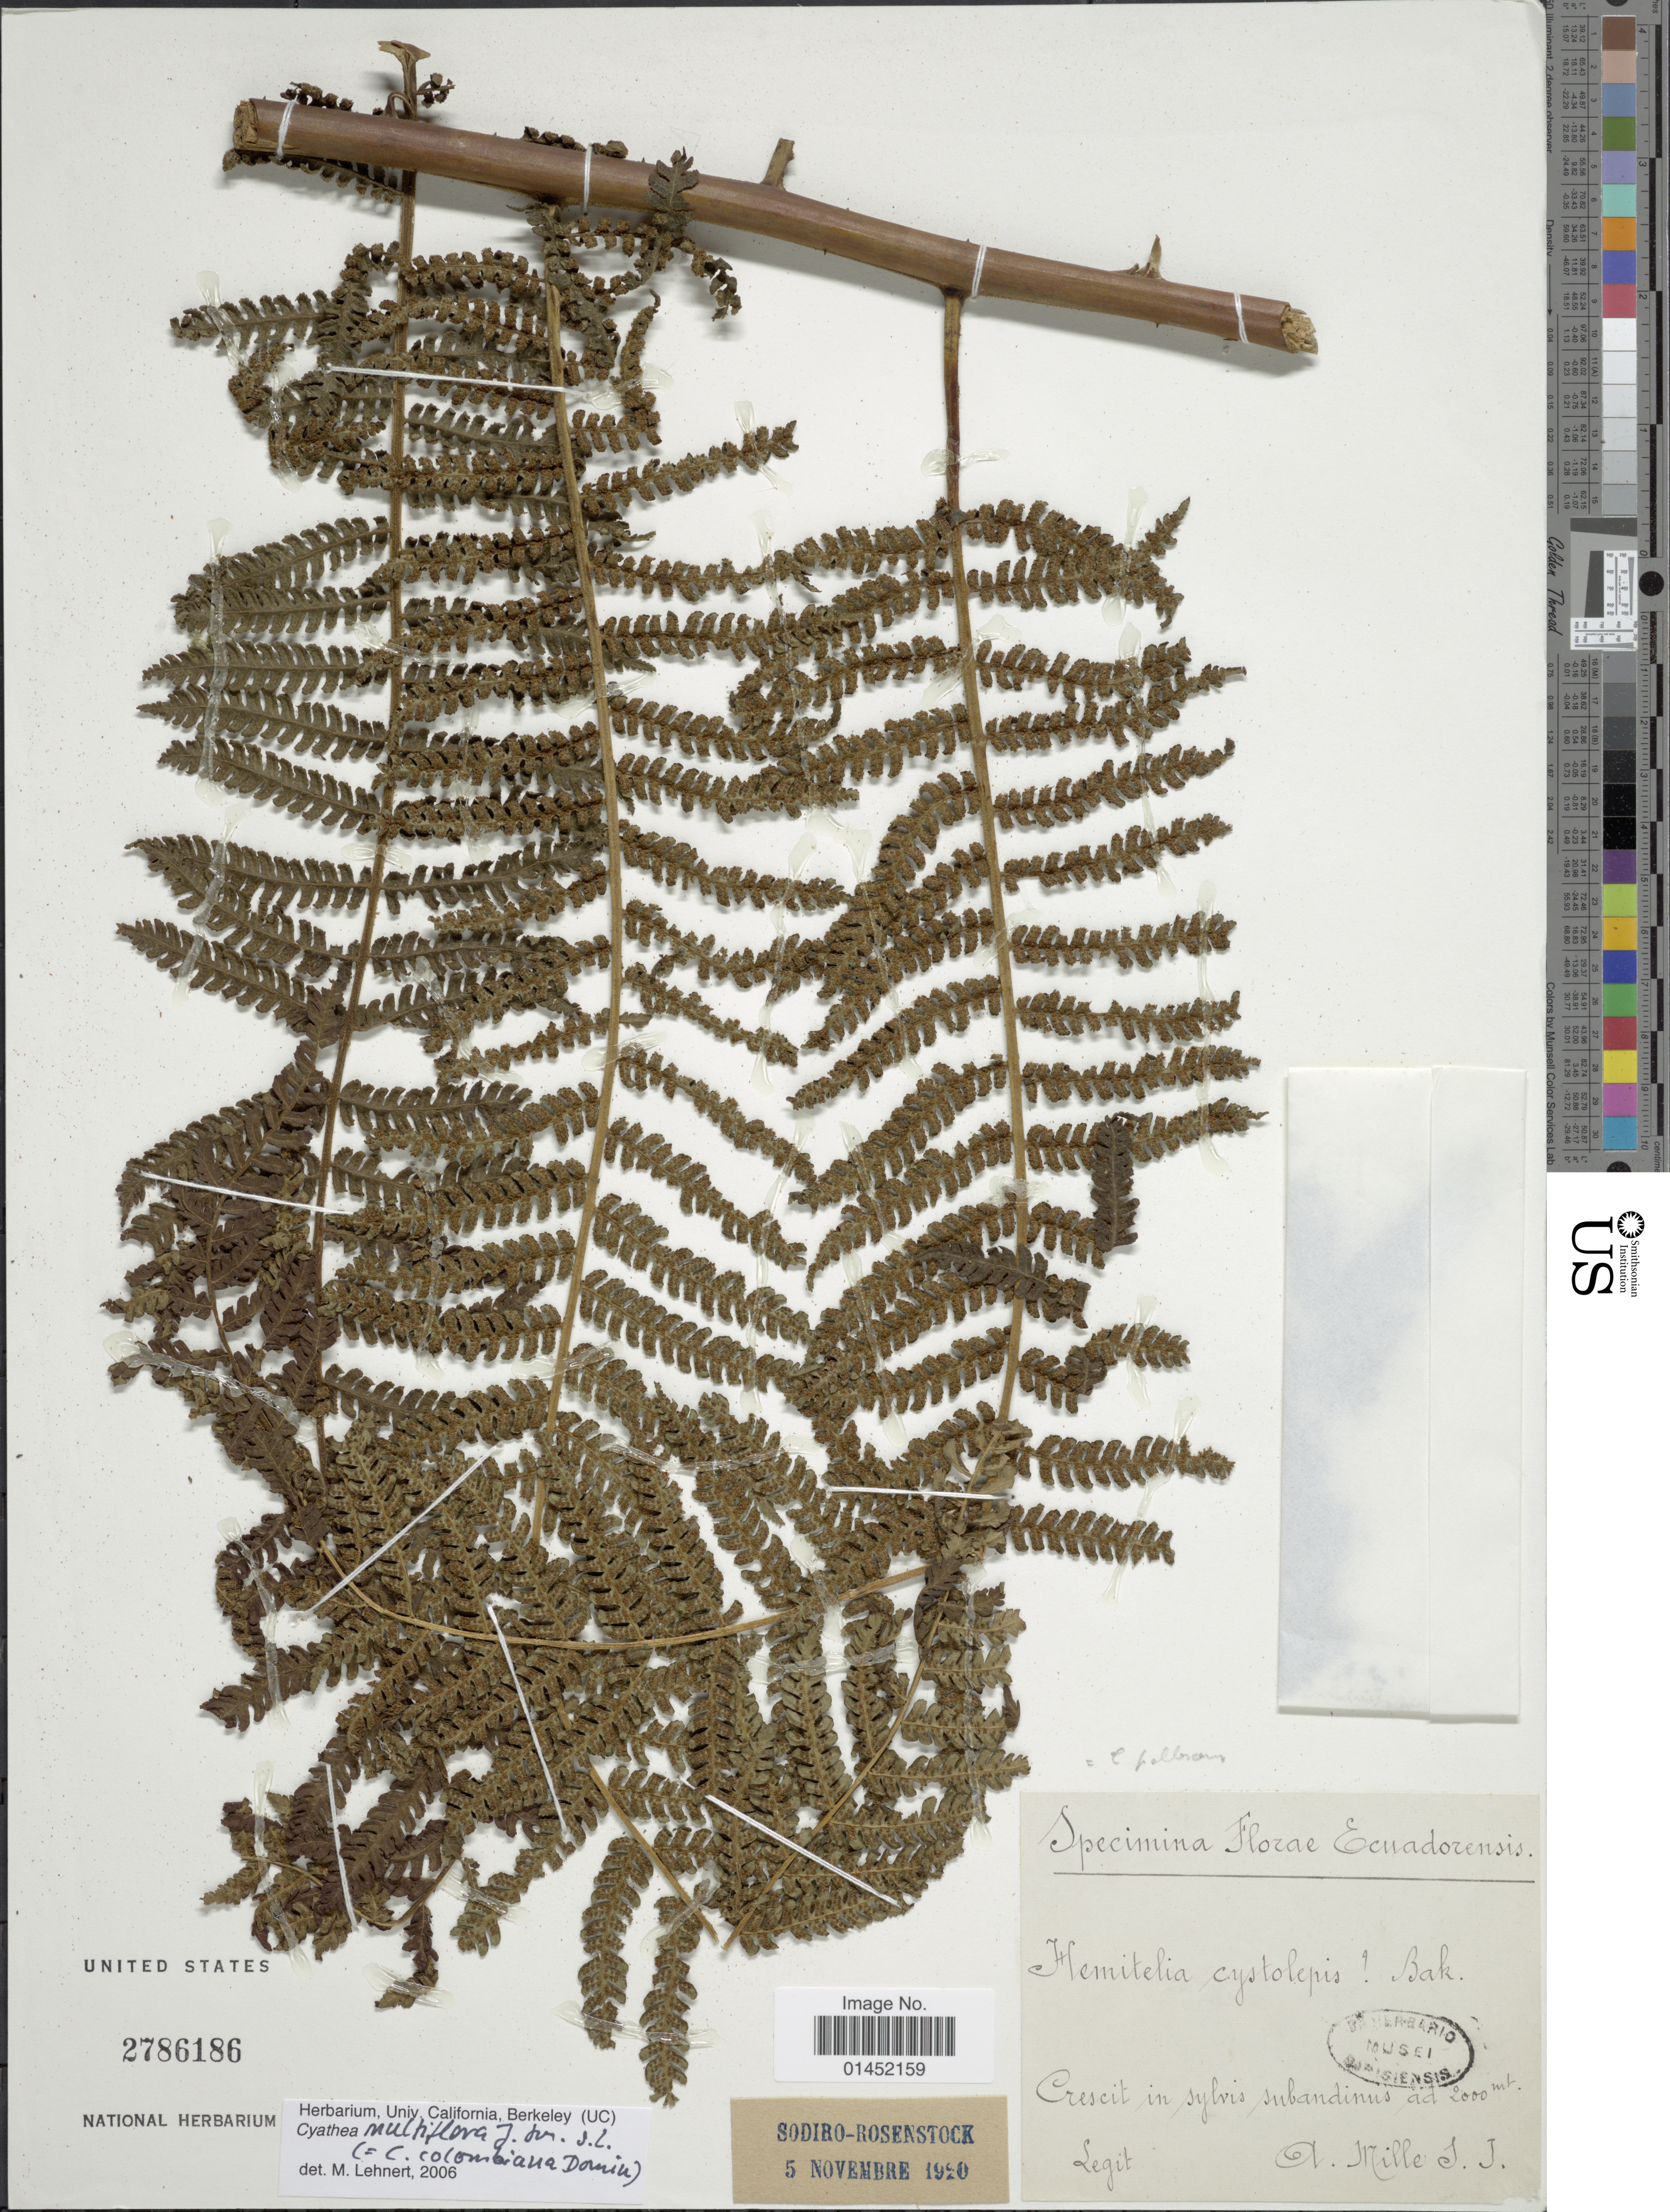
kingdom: Plantae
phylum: Tracheophyta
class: Polypodiopsida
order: Cyatheales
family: Cyatheaceae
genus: Cyathea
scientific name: Cyathea multiflora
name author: Sm.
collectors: A. Mille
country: Ecuador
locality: Crescit in sylvis subandinus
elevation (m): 2000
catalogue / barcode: US 2786186